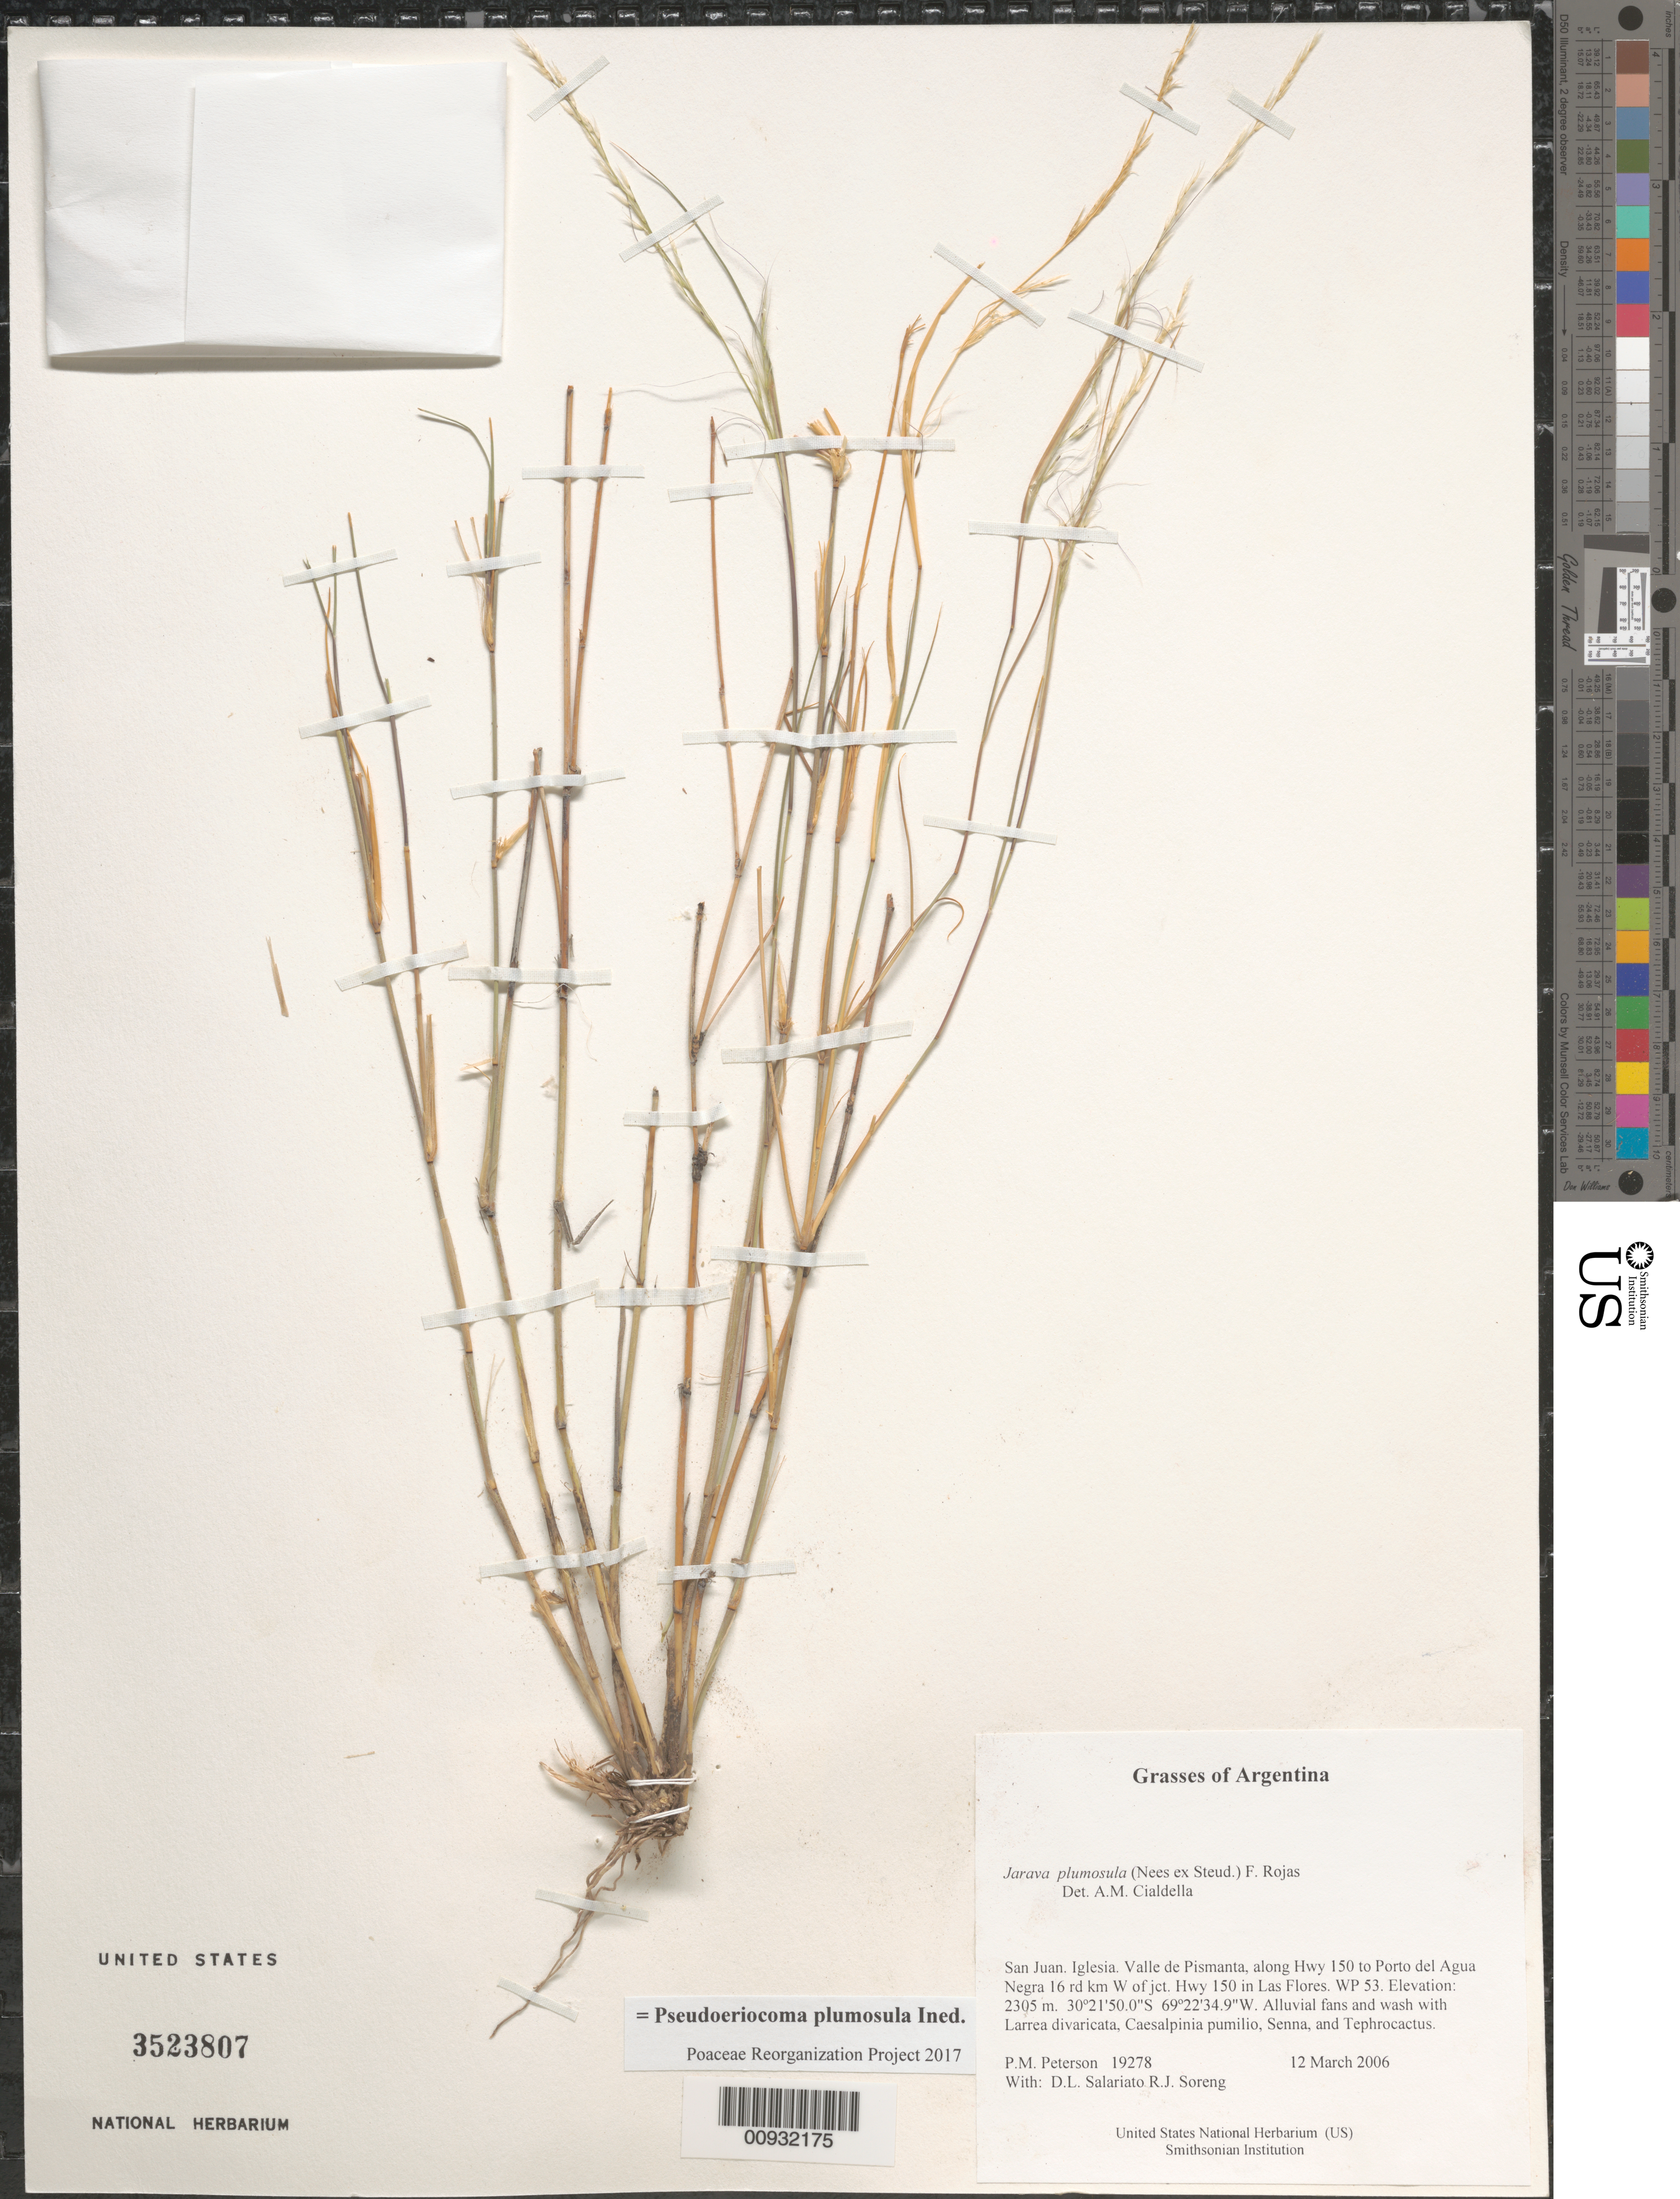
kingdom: Plantae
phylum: Tracheophyta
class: Liliopsida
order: Poales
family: Poaceae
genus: Pseudoeriocoma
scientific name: Pseudoeriocoma plumosula ined.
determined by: Poaceae Reorganization Project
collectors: P. M. Peterson, R. J. Soreng, D. Salariato & A. Panizza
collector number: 19278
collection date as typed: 12 Mar 2006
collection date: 2006-03-12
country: Argentina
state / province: San Juan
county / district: Iglesia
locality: Valle de Pismanta, along Hwy 150 to Porto del Agua Negra 16 rd km W of jct. Hwy 150 in Las Flores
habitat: Alluvial fans and wash with Larrea divaricata, Caesalpinia pumilio, Senna, and Tephrocactus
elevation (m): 2305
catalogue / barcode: US 3523807